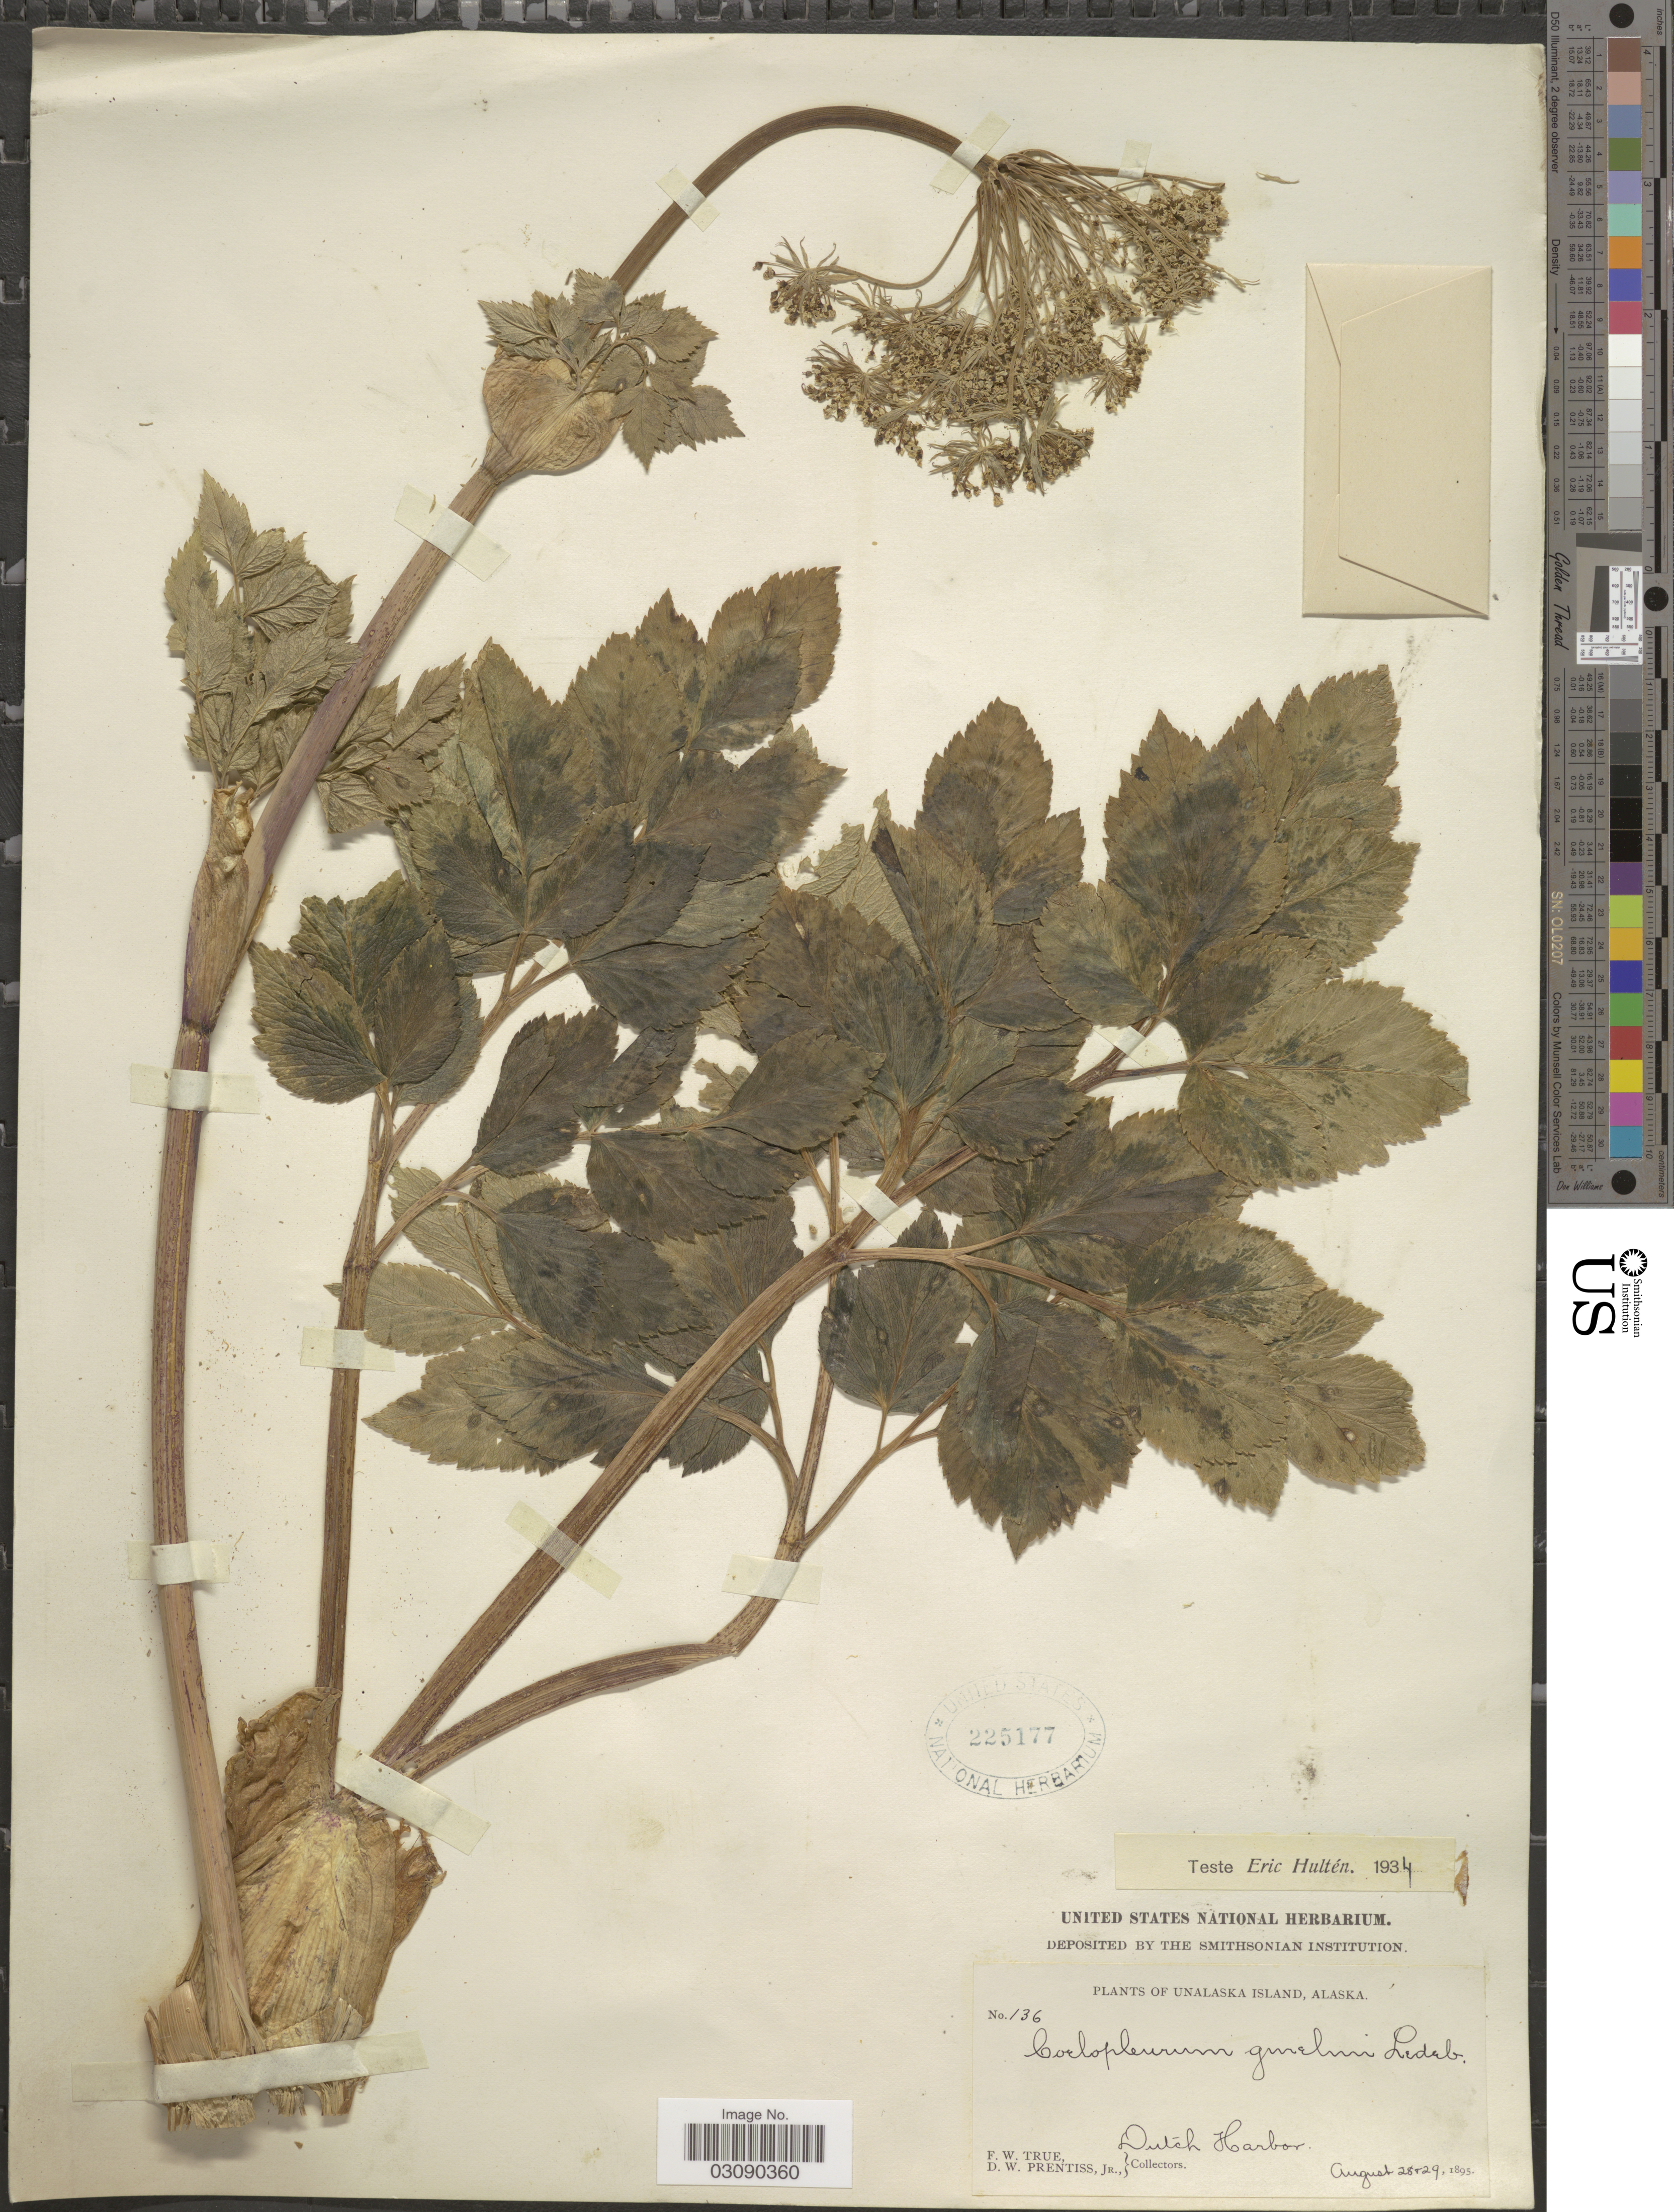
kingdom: Plantae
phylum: Tracheophyta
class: Magnoliopsida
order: Apiales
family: Apiaceae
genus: Angelica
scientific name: Angelica lucida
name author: L.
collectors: F. True & D. Prentiss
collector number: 136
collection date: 1895-08-28/1895-08-29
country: United States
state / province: Alaska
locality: Unalaska Island, Dutch Harbor.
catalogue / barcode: US 225177